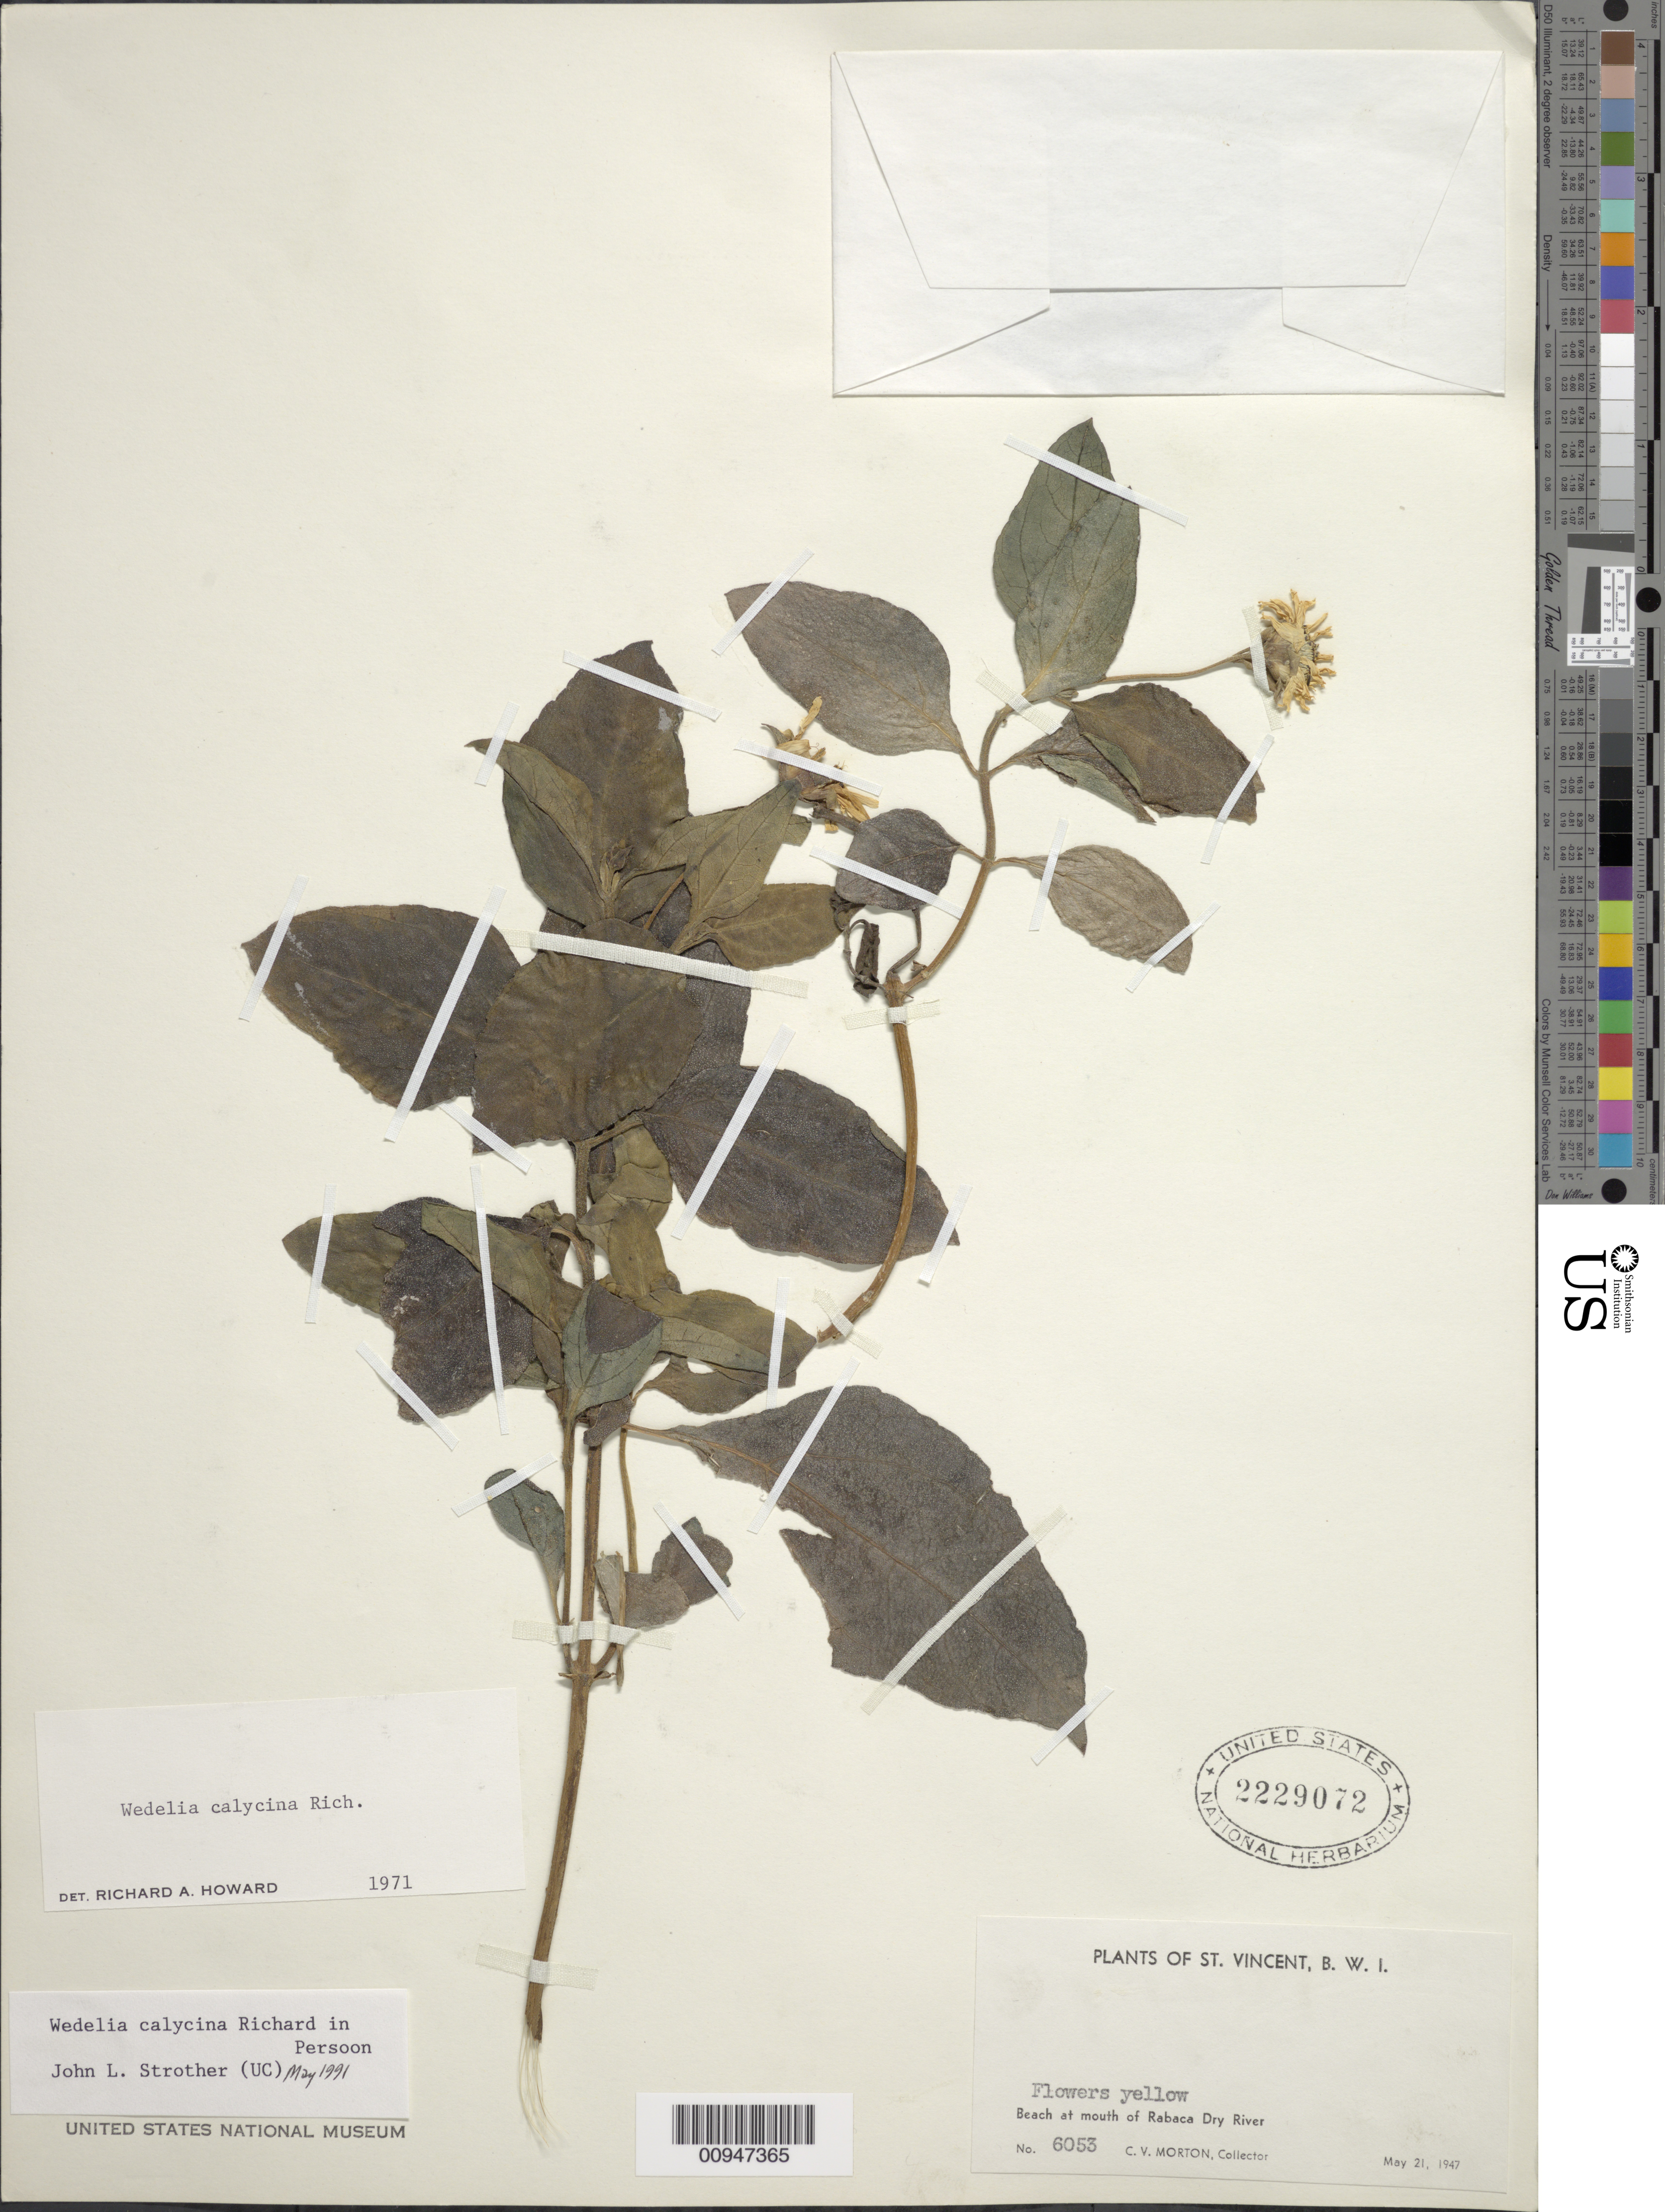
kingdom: Plantae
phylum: Tracheophyta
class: Magnoliopsida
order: Asterales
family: Asteraceae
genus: Wedelia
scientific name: Wedelia calycina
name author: Rich.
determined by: Strother, J. L.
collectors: C. V. Morton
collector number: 6053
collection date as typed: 21 May 1947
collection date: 1947-05-21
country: St. Vincent - Grenadines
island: St. Vincent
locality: Beach at mouth of Rabaca Dry River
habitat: Beach at mouth of river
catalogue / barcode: US 2229072